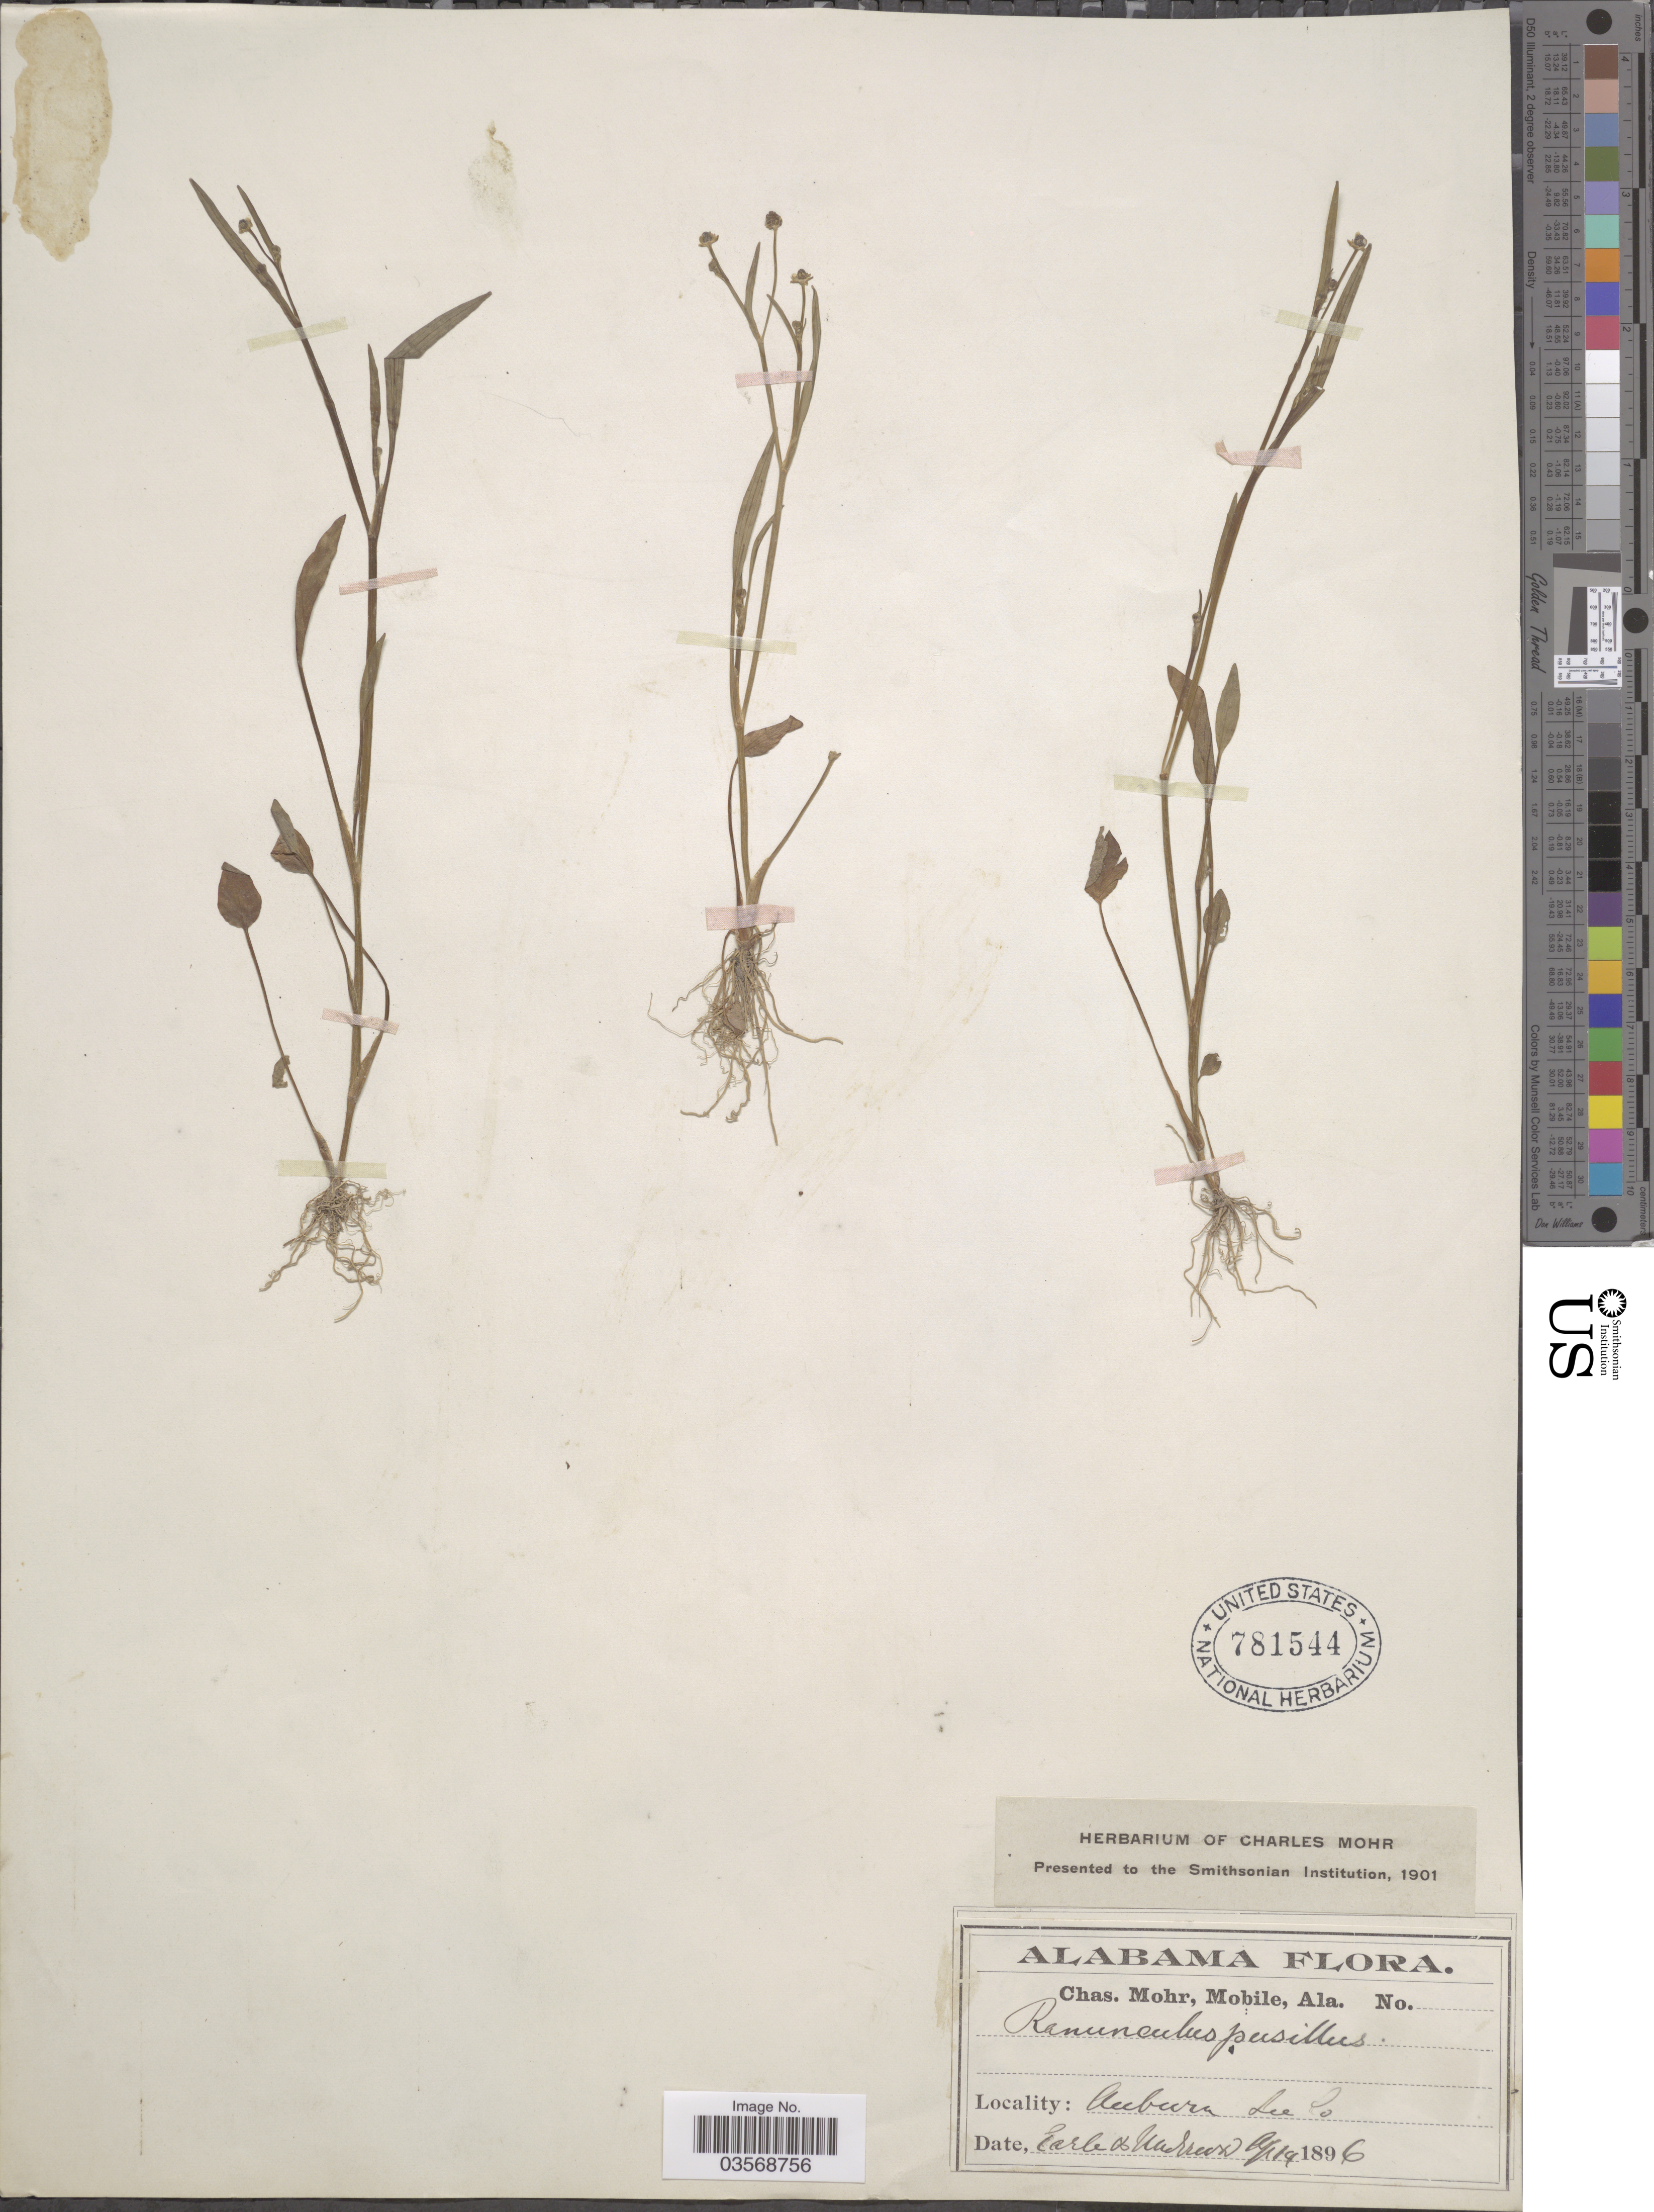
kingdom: Plantae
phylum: Tracheophyta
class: Magnoliopsida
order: Ranunculales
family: Ranunculaceae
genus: Ranunculus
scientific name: Ranunculus pusillus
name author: Poir.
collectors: -. Earle & Collector illegible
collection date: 1896-04-14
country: United States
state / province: Alabama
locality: Auburn Lee Co.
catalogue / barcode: US 781544